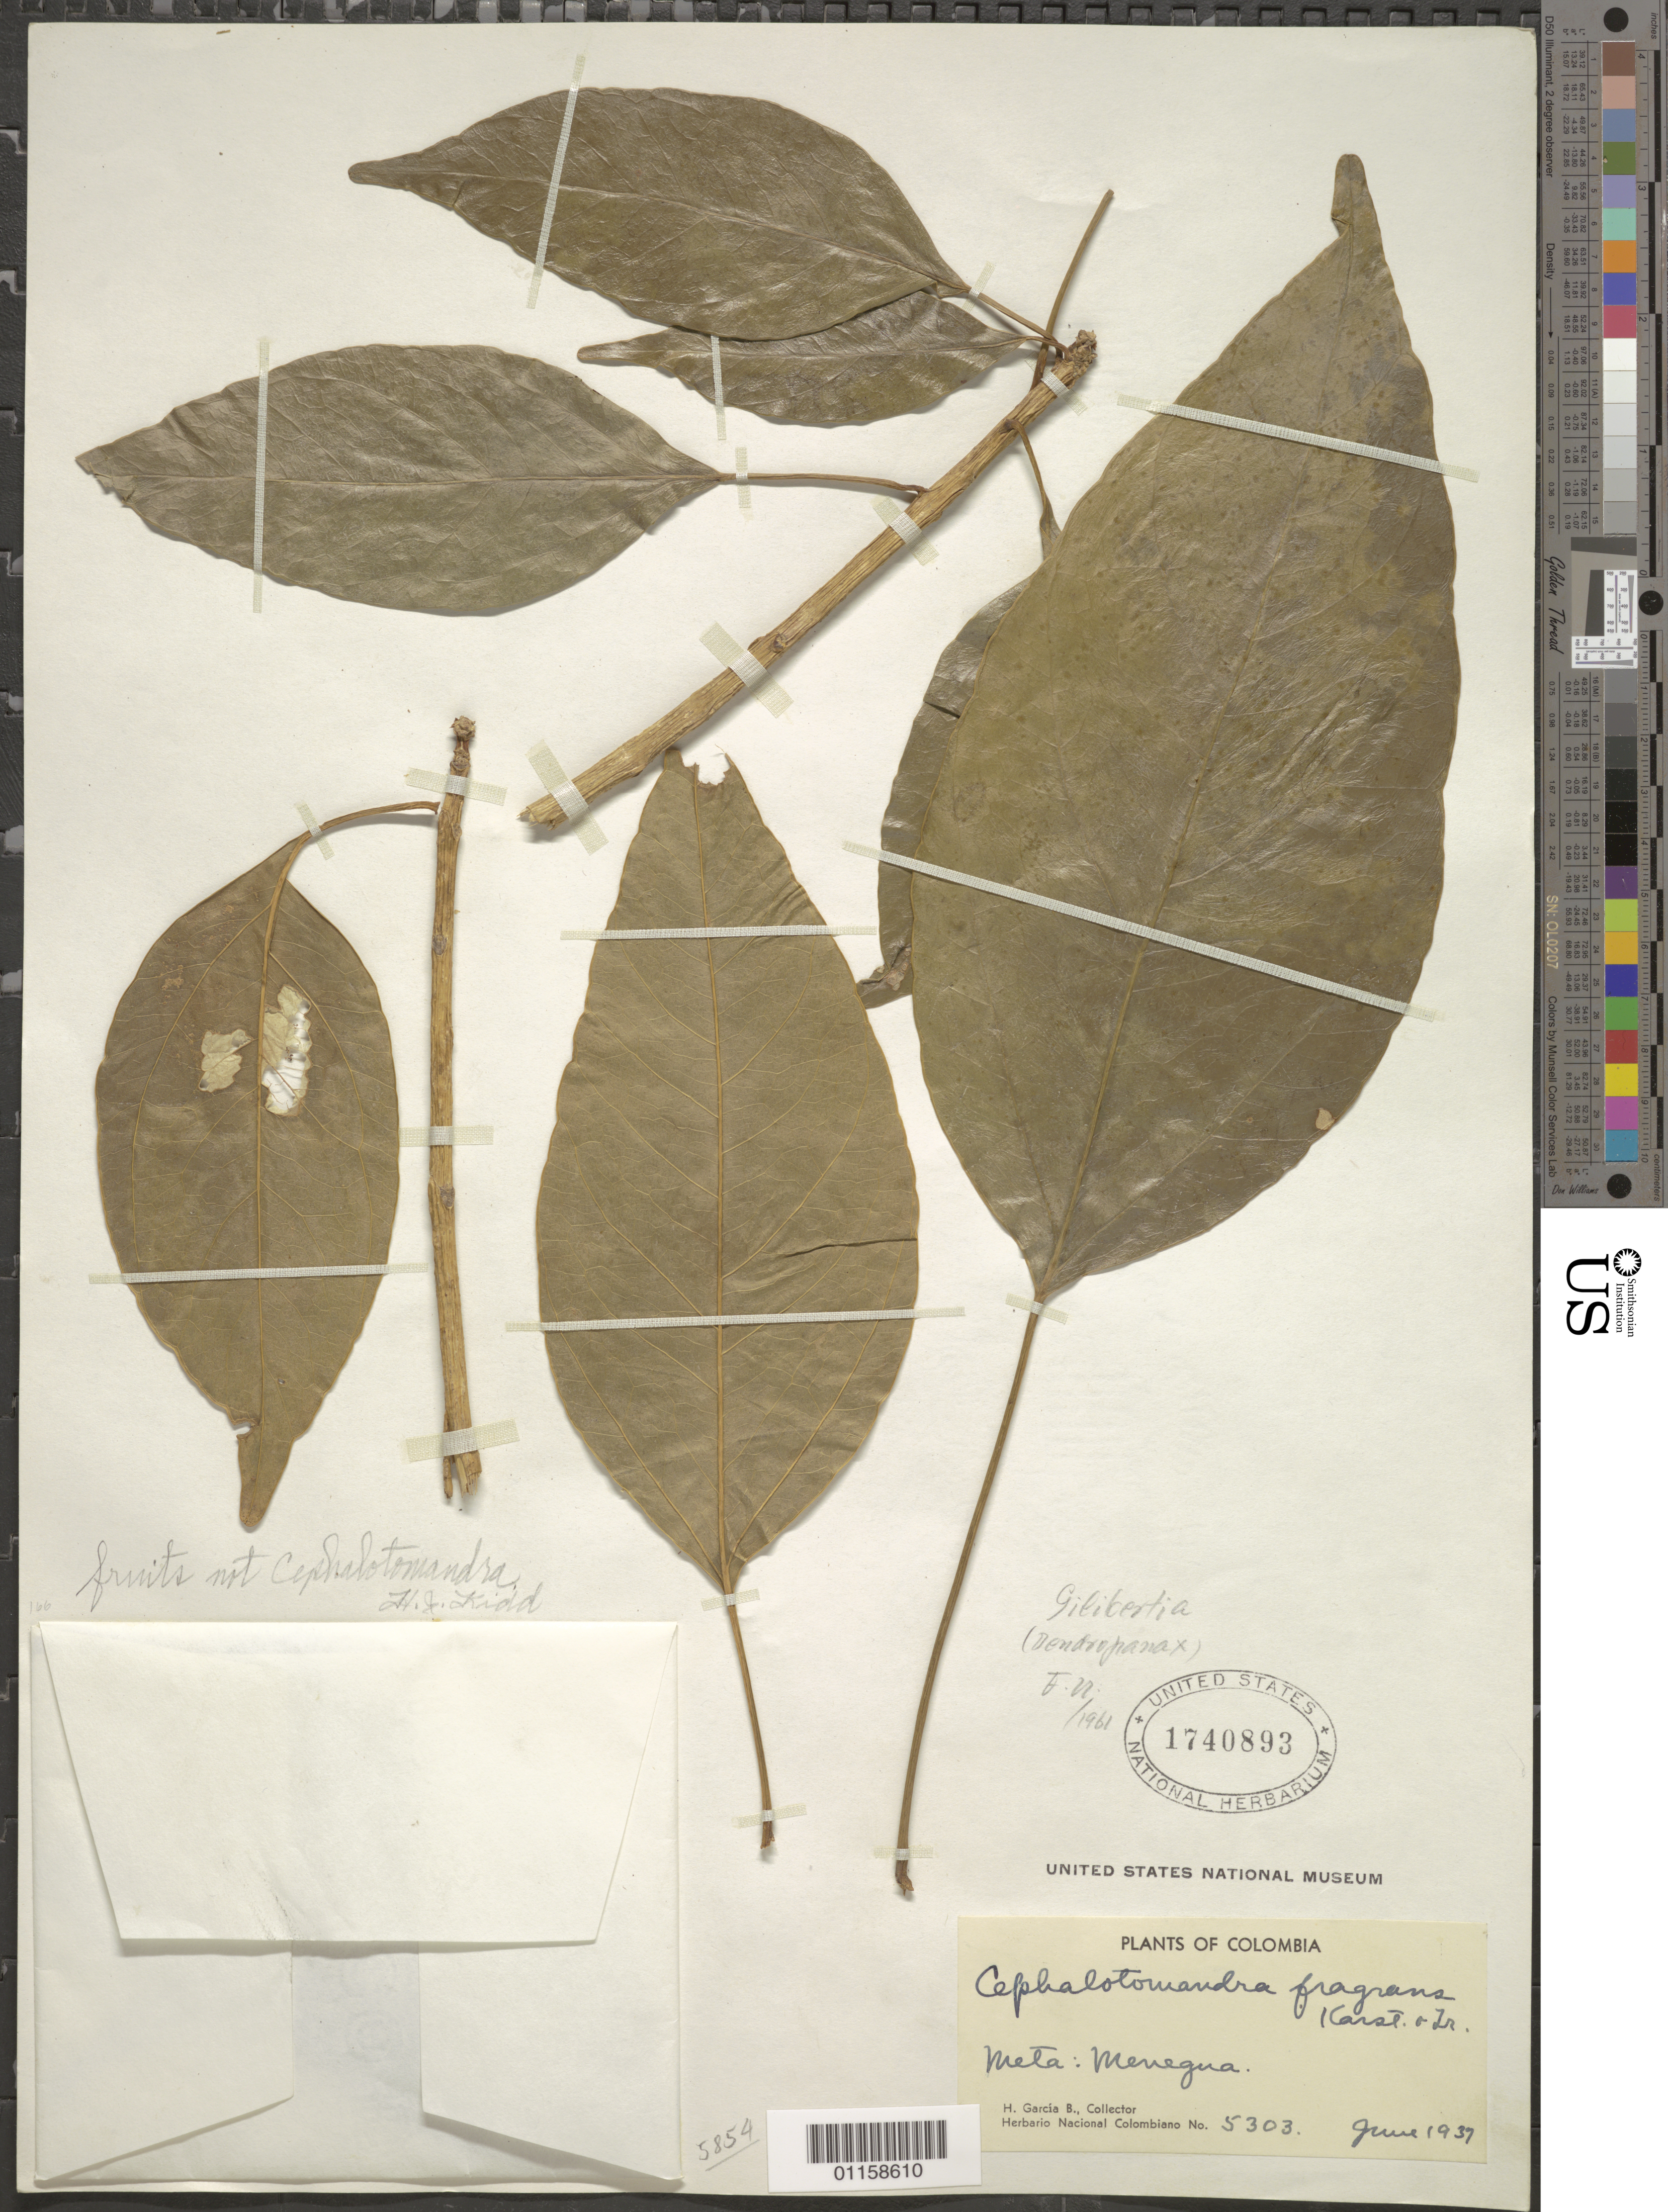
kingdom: Plantae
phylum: Tracheophyta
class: Magnoliopsida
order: Apiales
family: Araliaceae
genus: Dendropanax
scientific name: Dendropanax sp.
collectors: H. García Barriga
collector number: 5303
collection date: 1937-06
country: Colombia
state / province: Meta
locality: Menegua.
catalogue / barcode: US 1740893